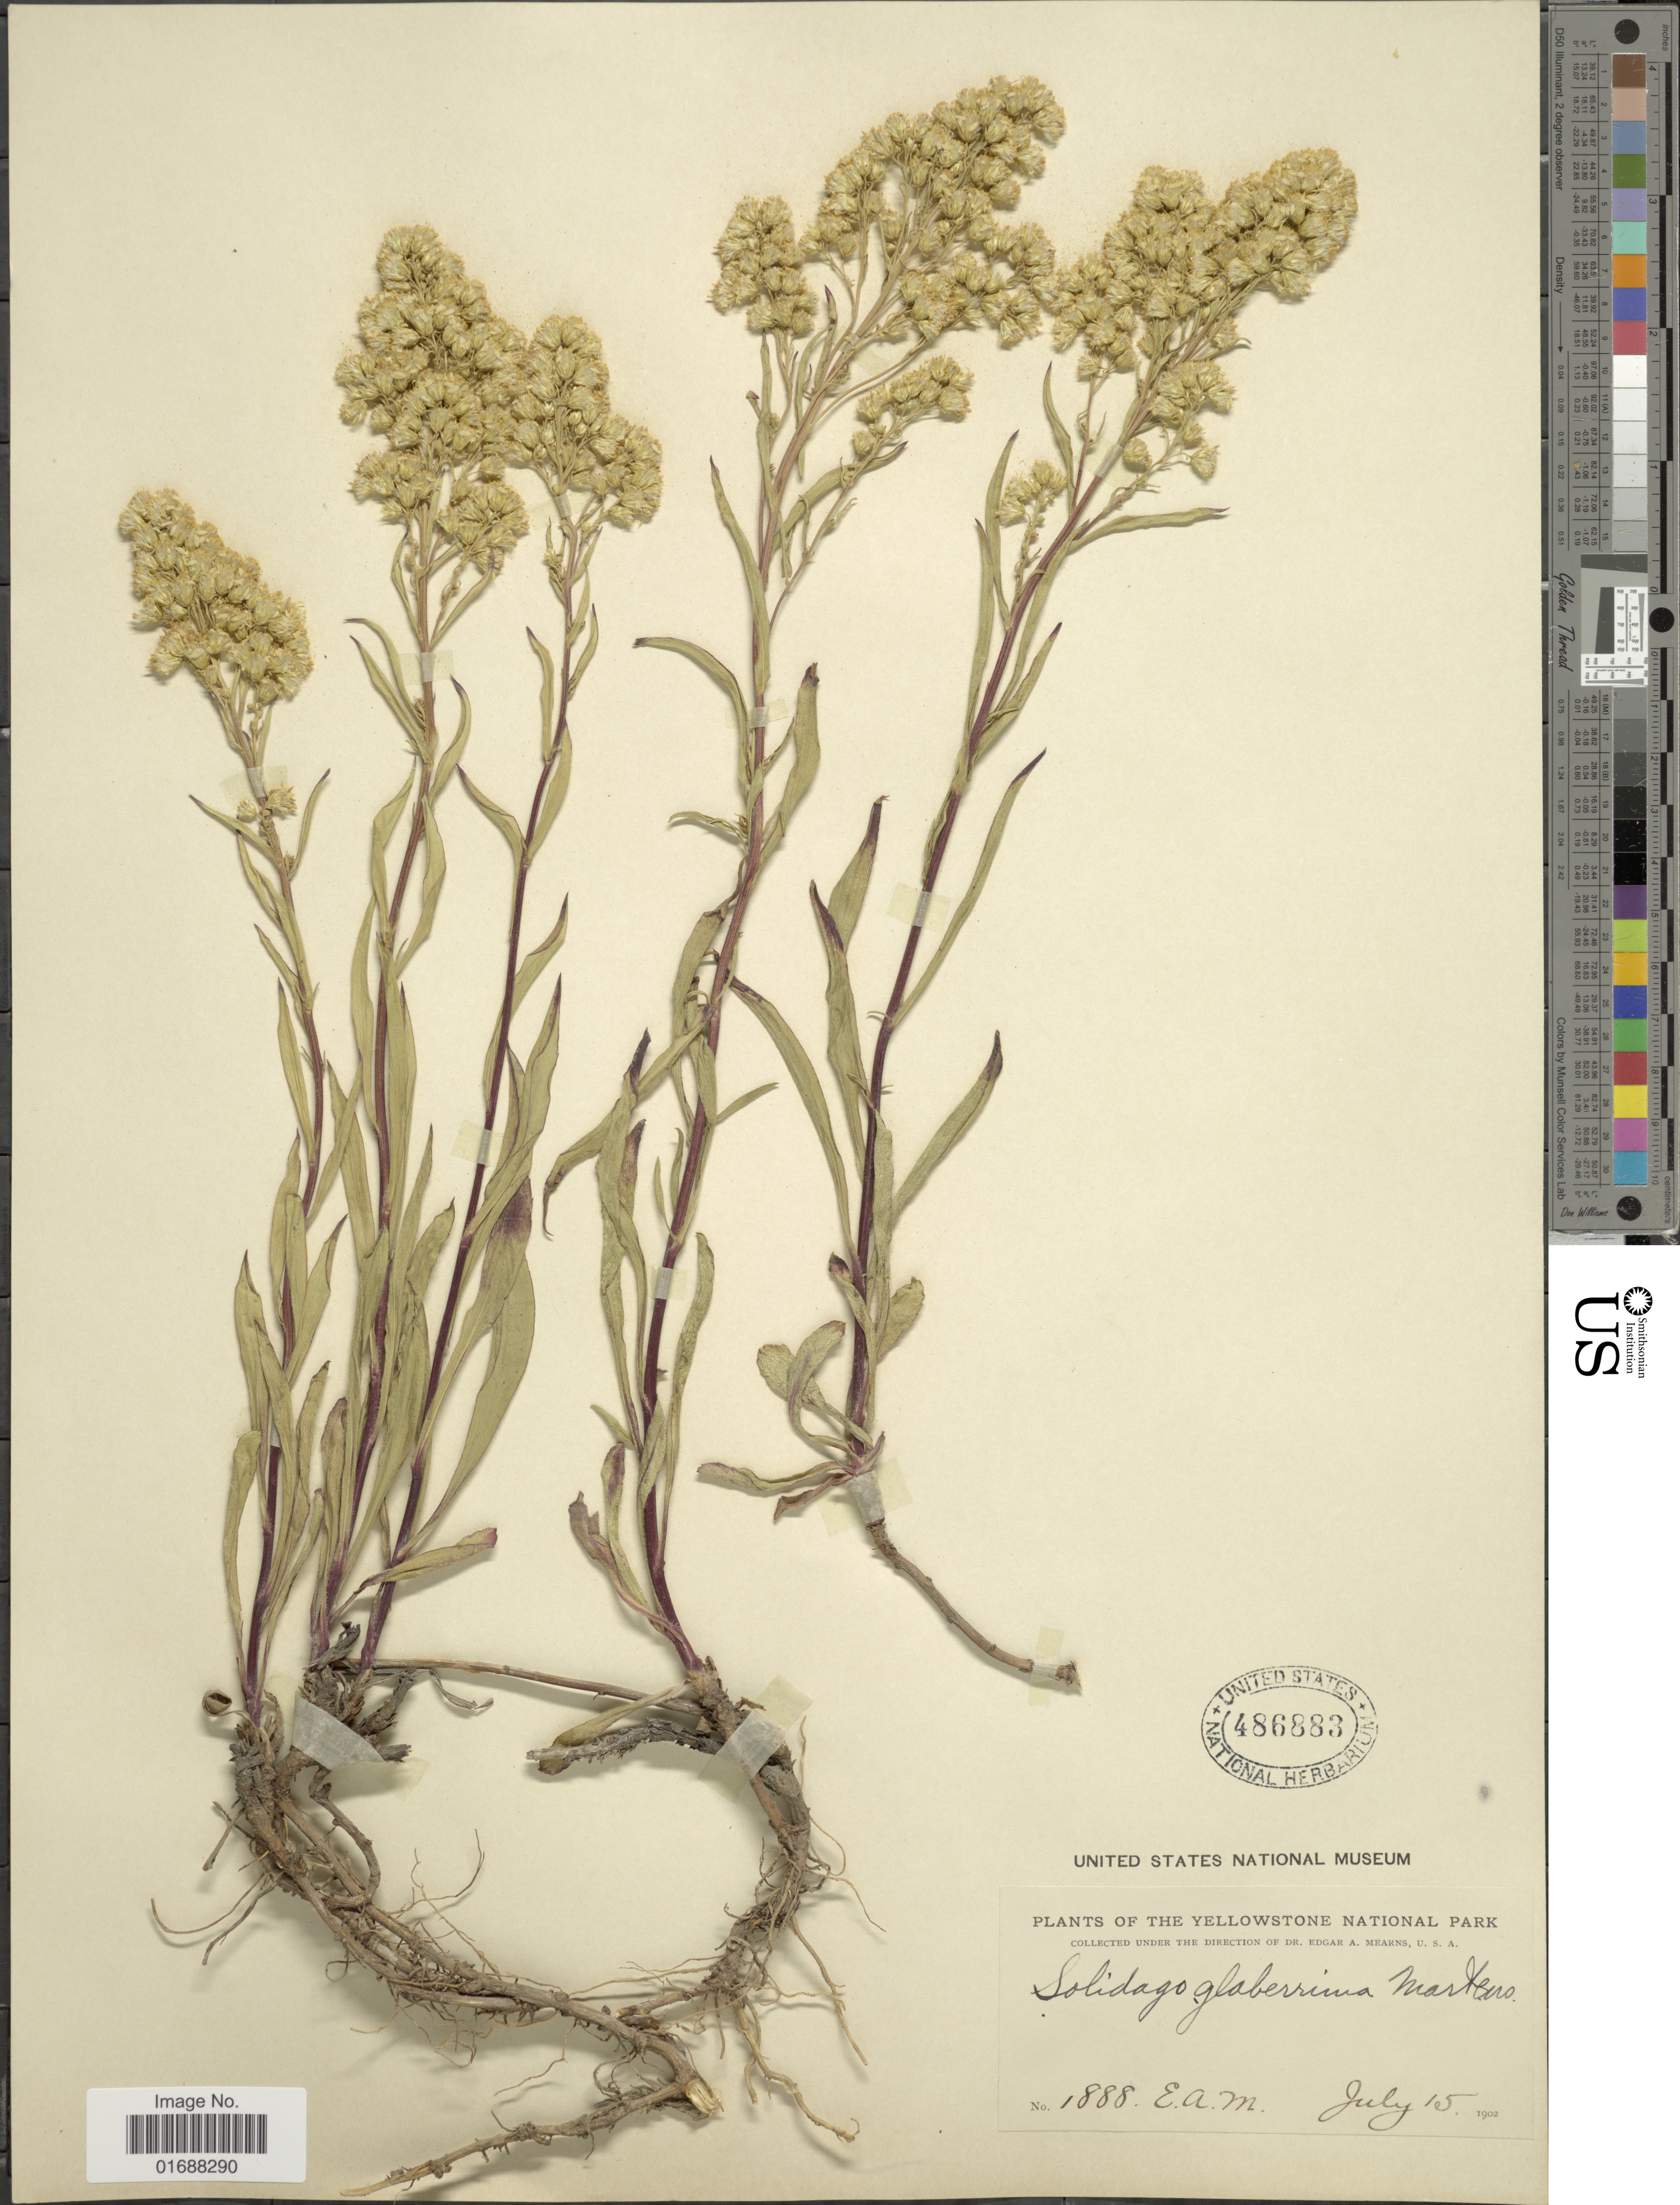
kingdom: Plantae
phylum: Tracheophyta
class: Magnoliopsida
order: Asterales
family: Asteraceae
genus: Solidago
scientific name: Solidago missouriensis var. missouriensis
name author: Nutt.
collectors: E. A. Mearns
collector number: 1888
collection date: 1902-07-15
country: United States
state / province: Wyoming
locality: Yellowstone National Park.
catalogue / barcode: US 486883